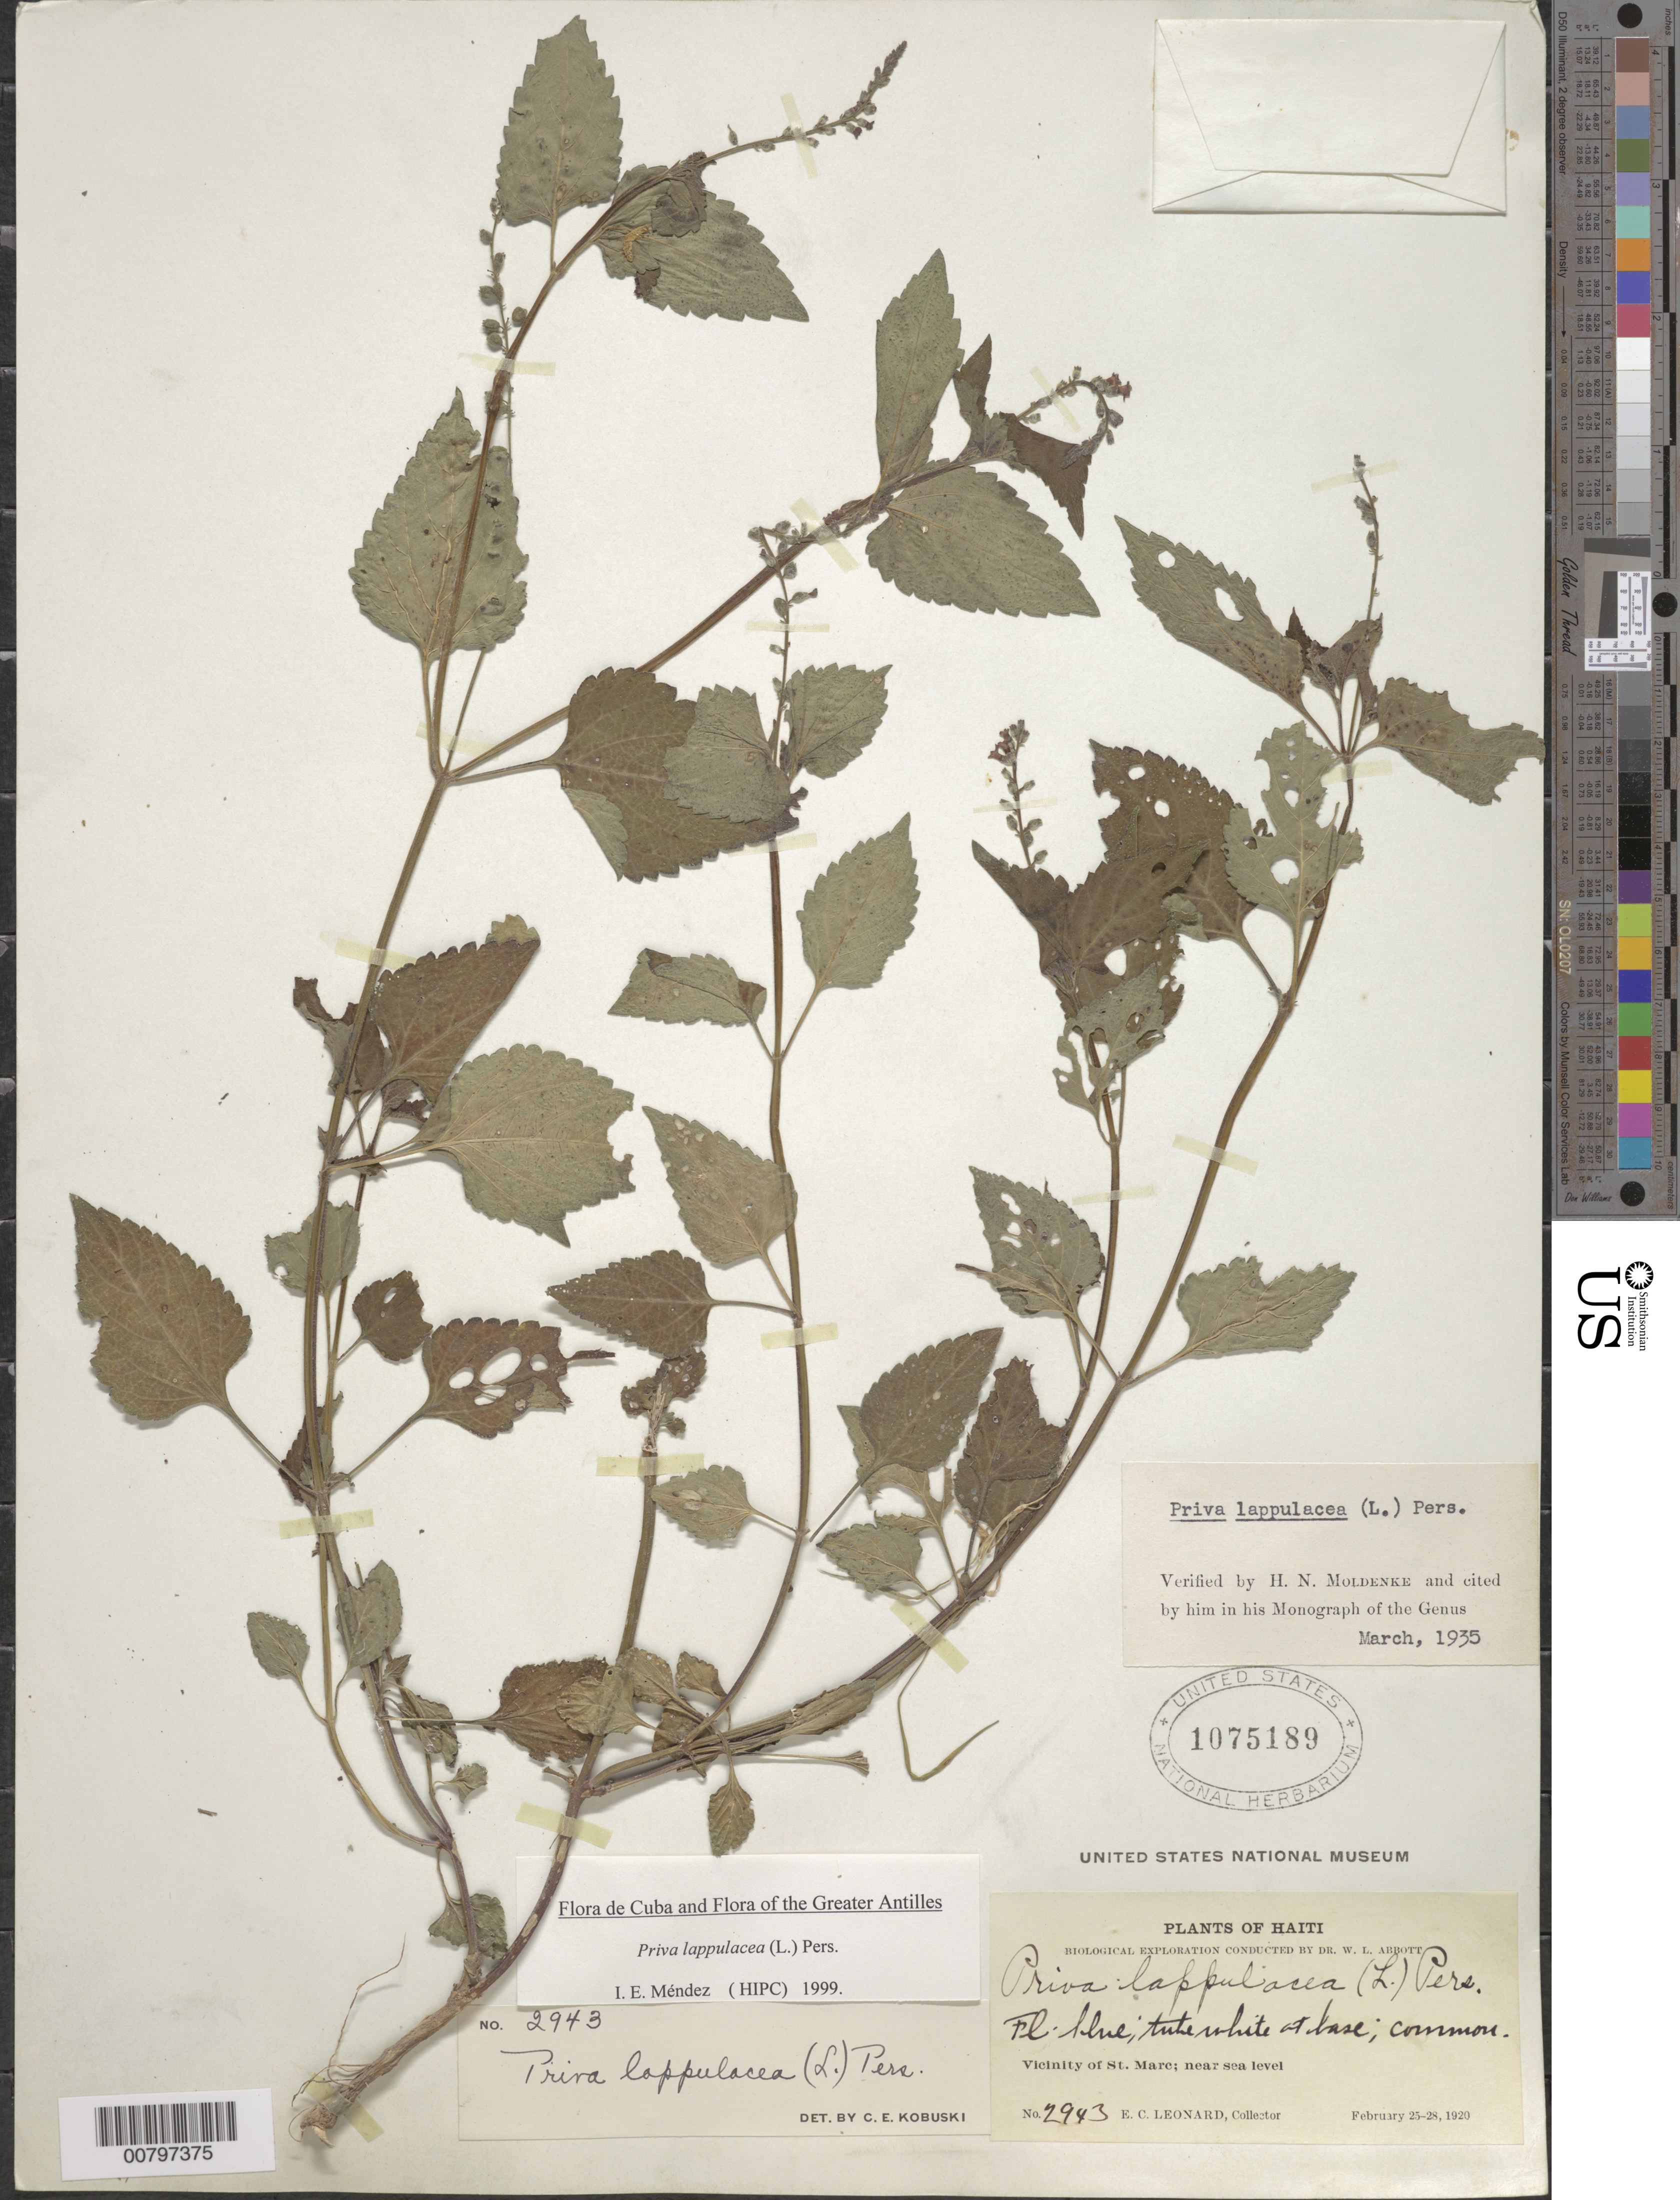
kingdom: Plantae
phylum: Tracheophyta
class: Magnoliopsida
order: Lamiales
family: Verbenaceae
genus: Priva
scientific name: Priva lappulacea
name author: (L.) Pers.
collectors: E. C. Leonard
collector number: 2943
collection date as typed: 25 Feb 1920 to 28 Feb 1920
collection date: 1920-02-25/1920-02-28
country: Haiti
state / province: Artibonite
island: Hispaniola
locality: Vicinity of St. Marc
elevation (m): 0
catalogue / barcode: US 1075189